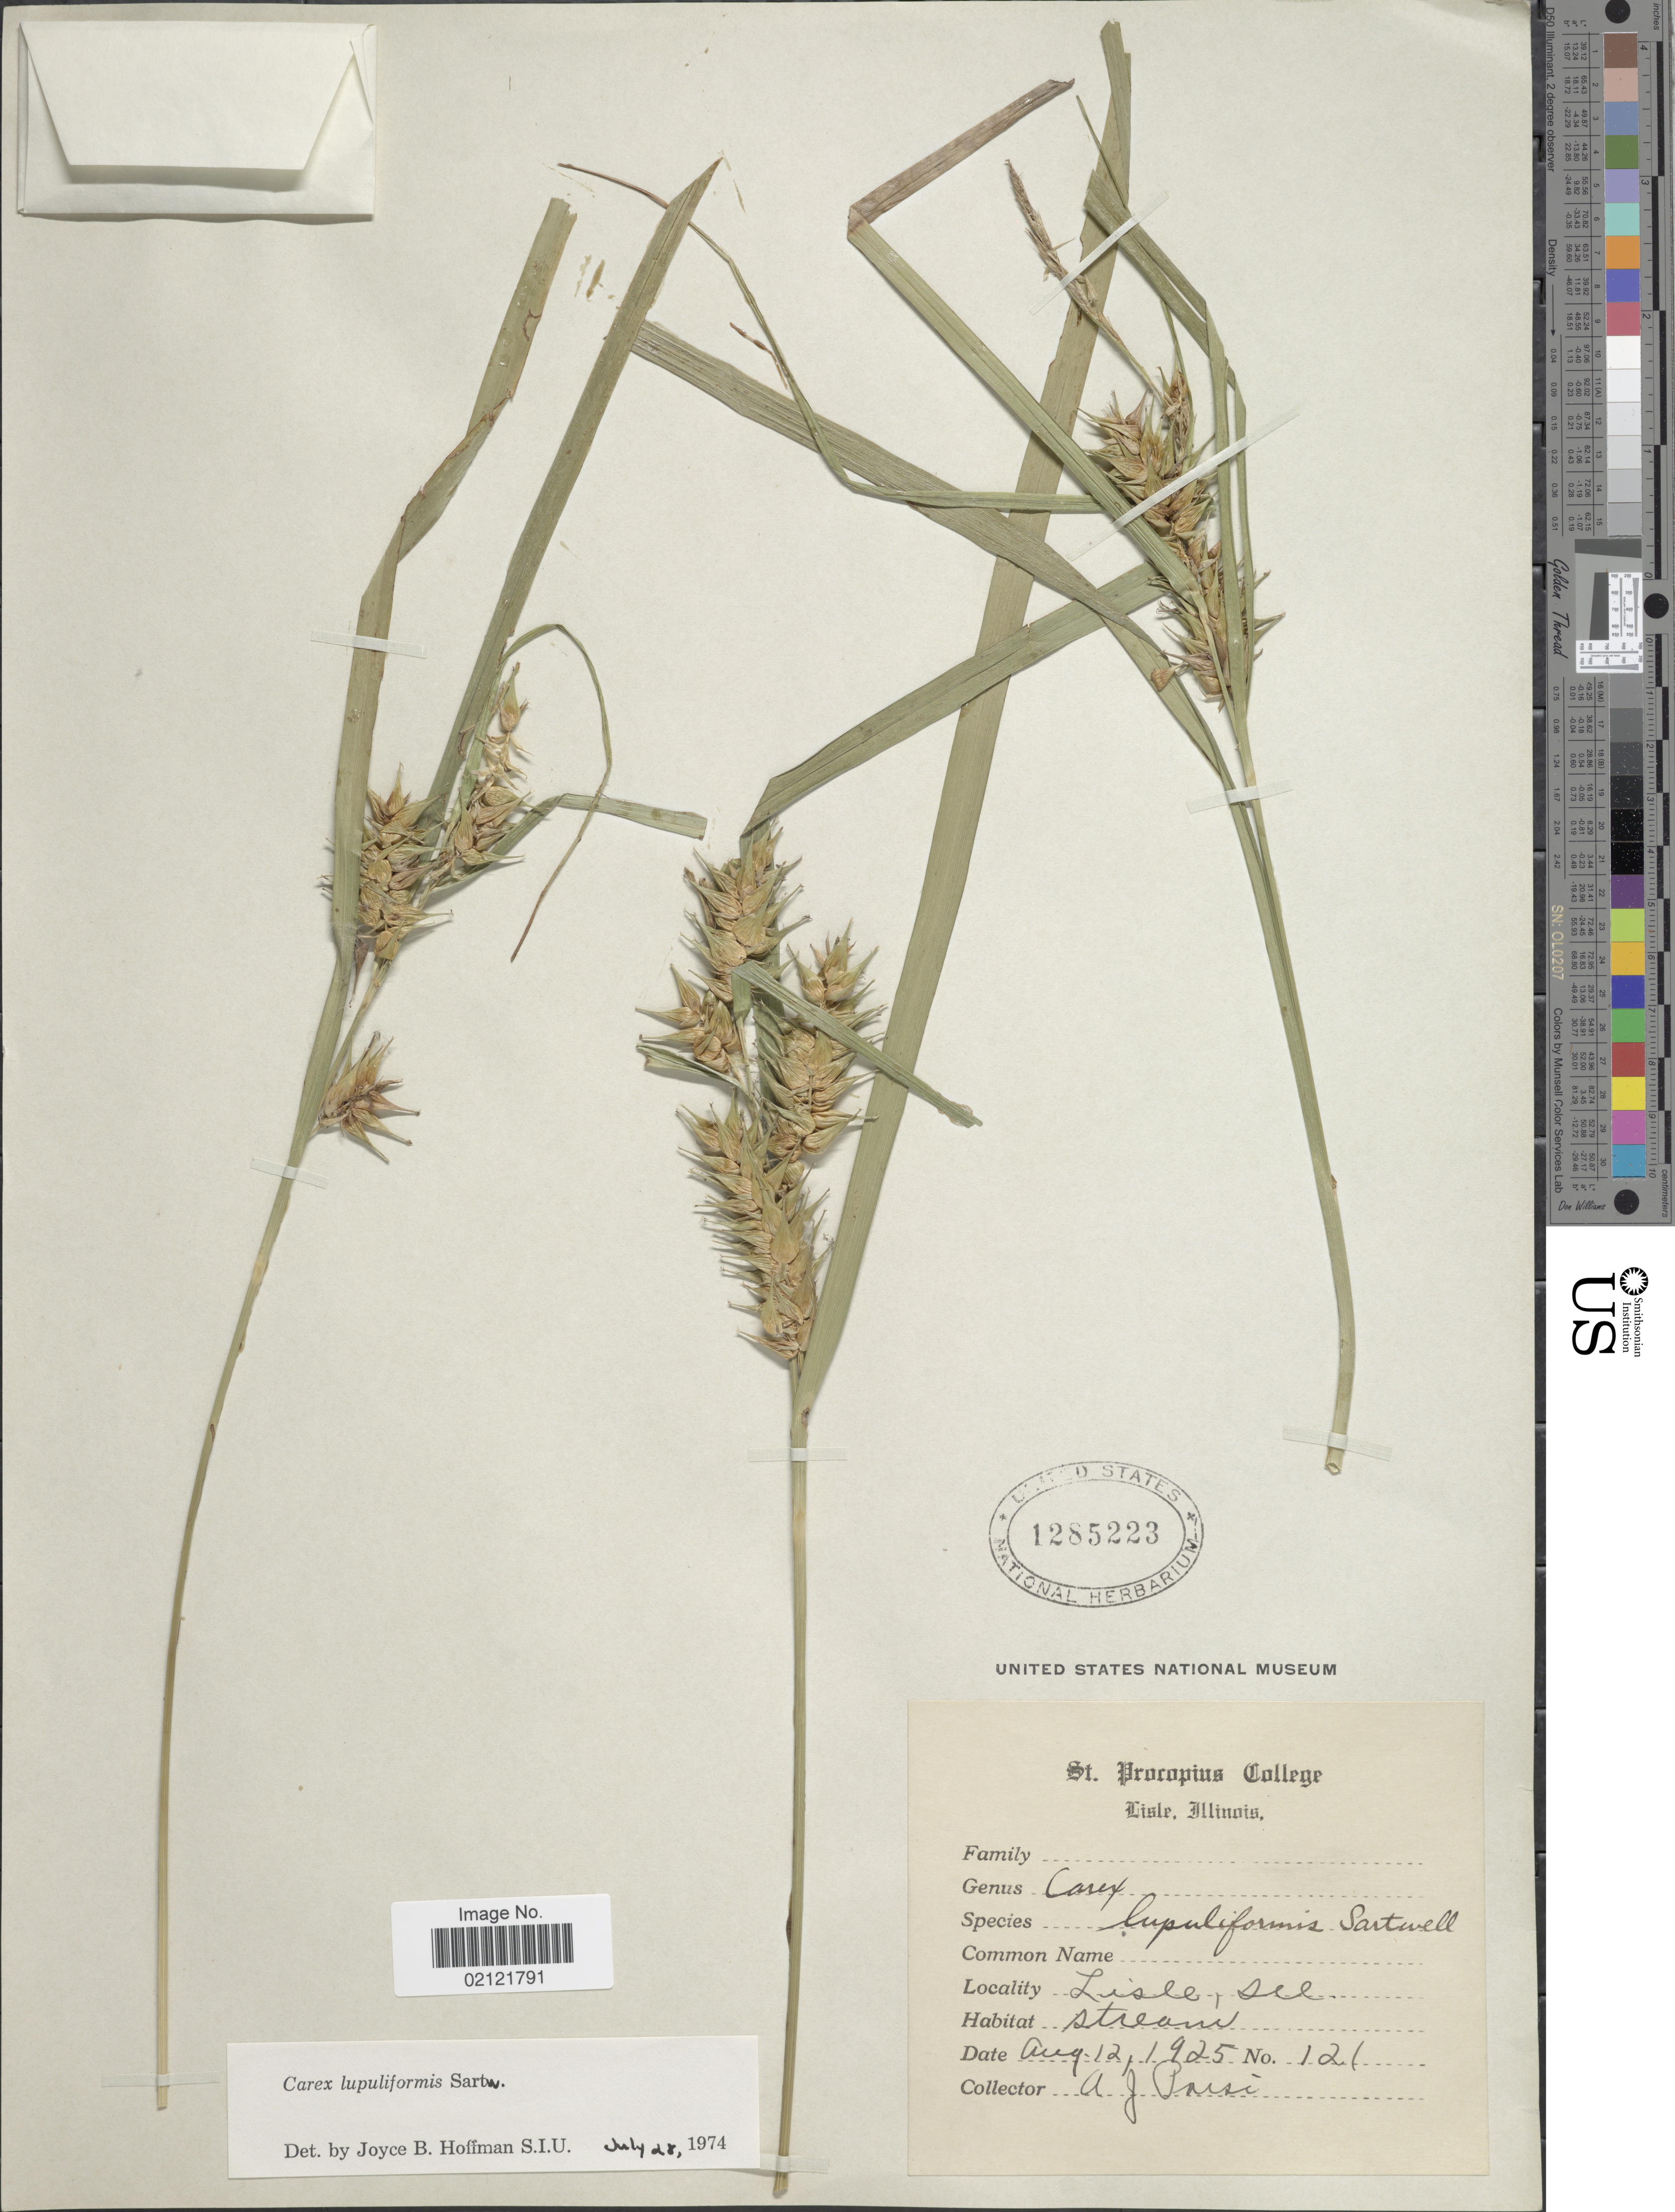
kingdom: Plantae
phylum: Tracheophyta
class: Liliopsida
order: Poales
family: Cyperaceae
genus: Carex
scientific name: Carex lupuliformis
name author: Sartwell ex Dewey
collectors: A. Parsi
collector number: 121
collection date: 1925-08-12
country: United States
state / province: Illinois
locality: Lisle. Ill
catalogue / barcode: US 1285223